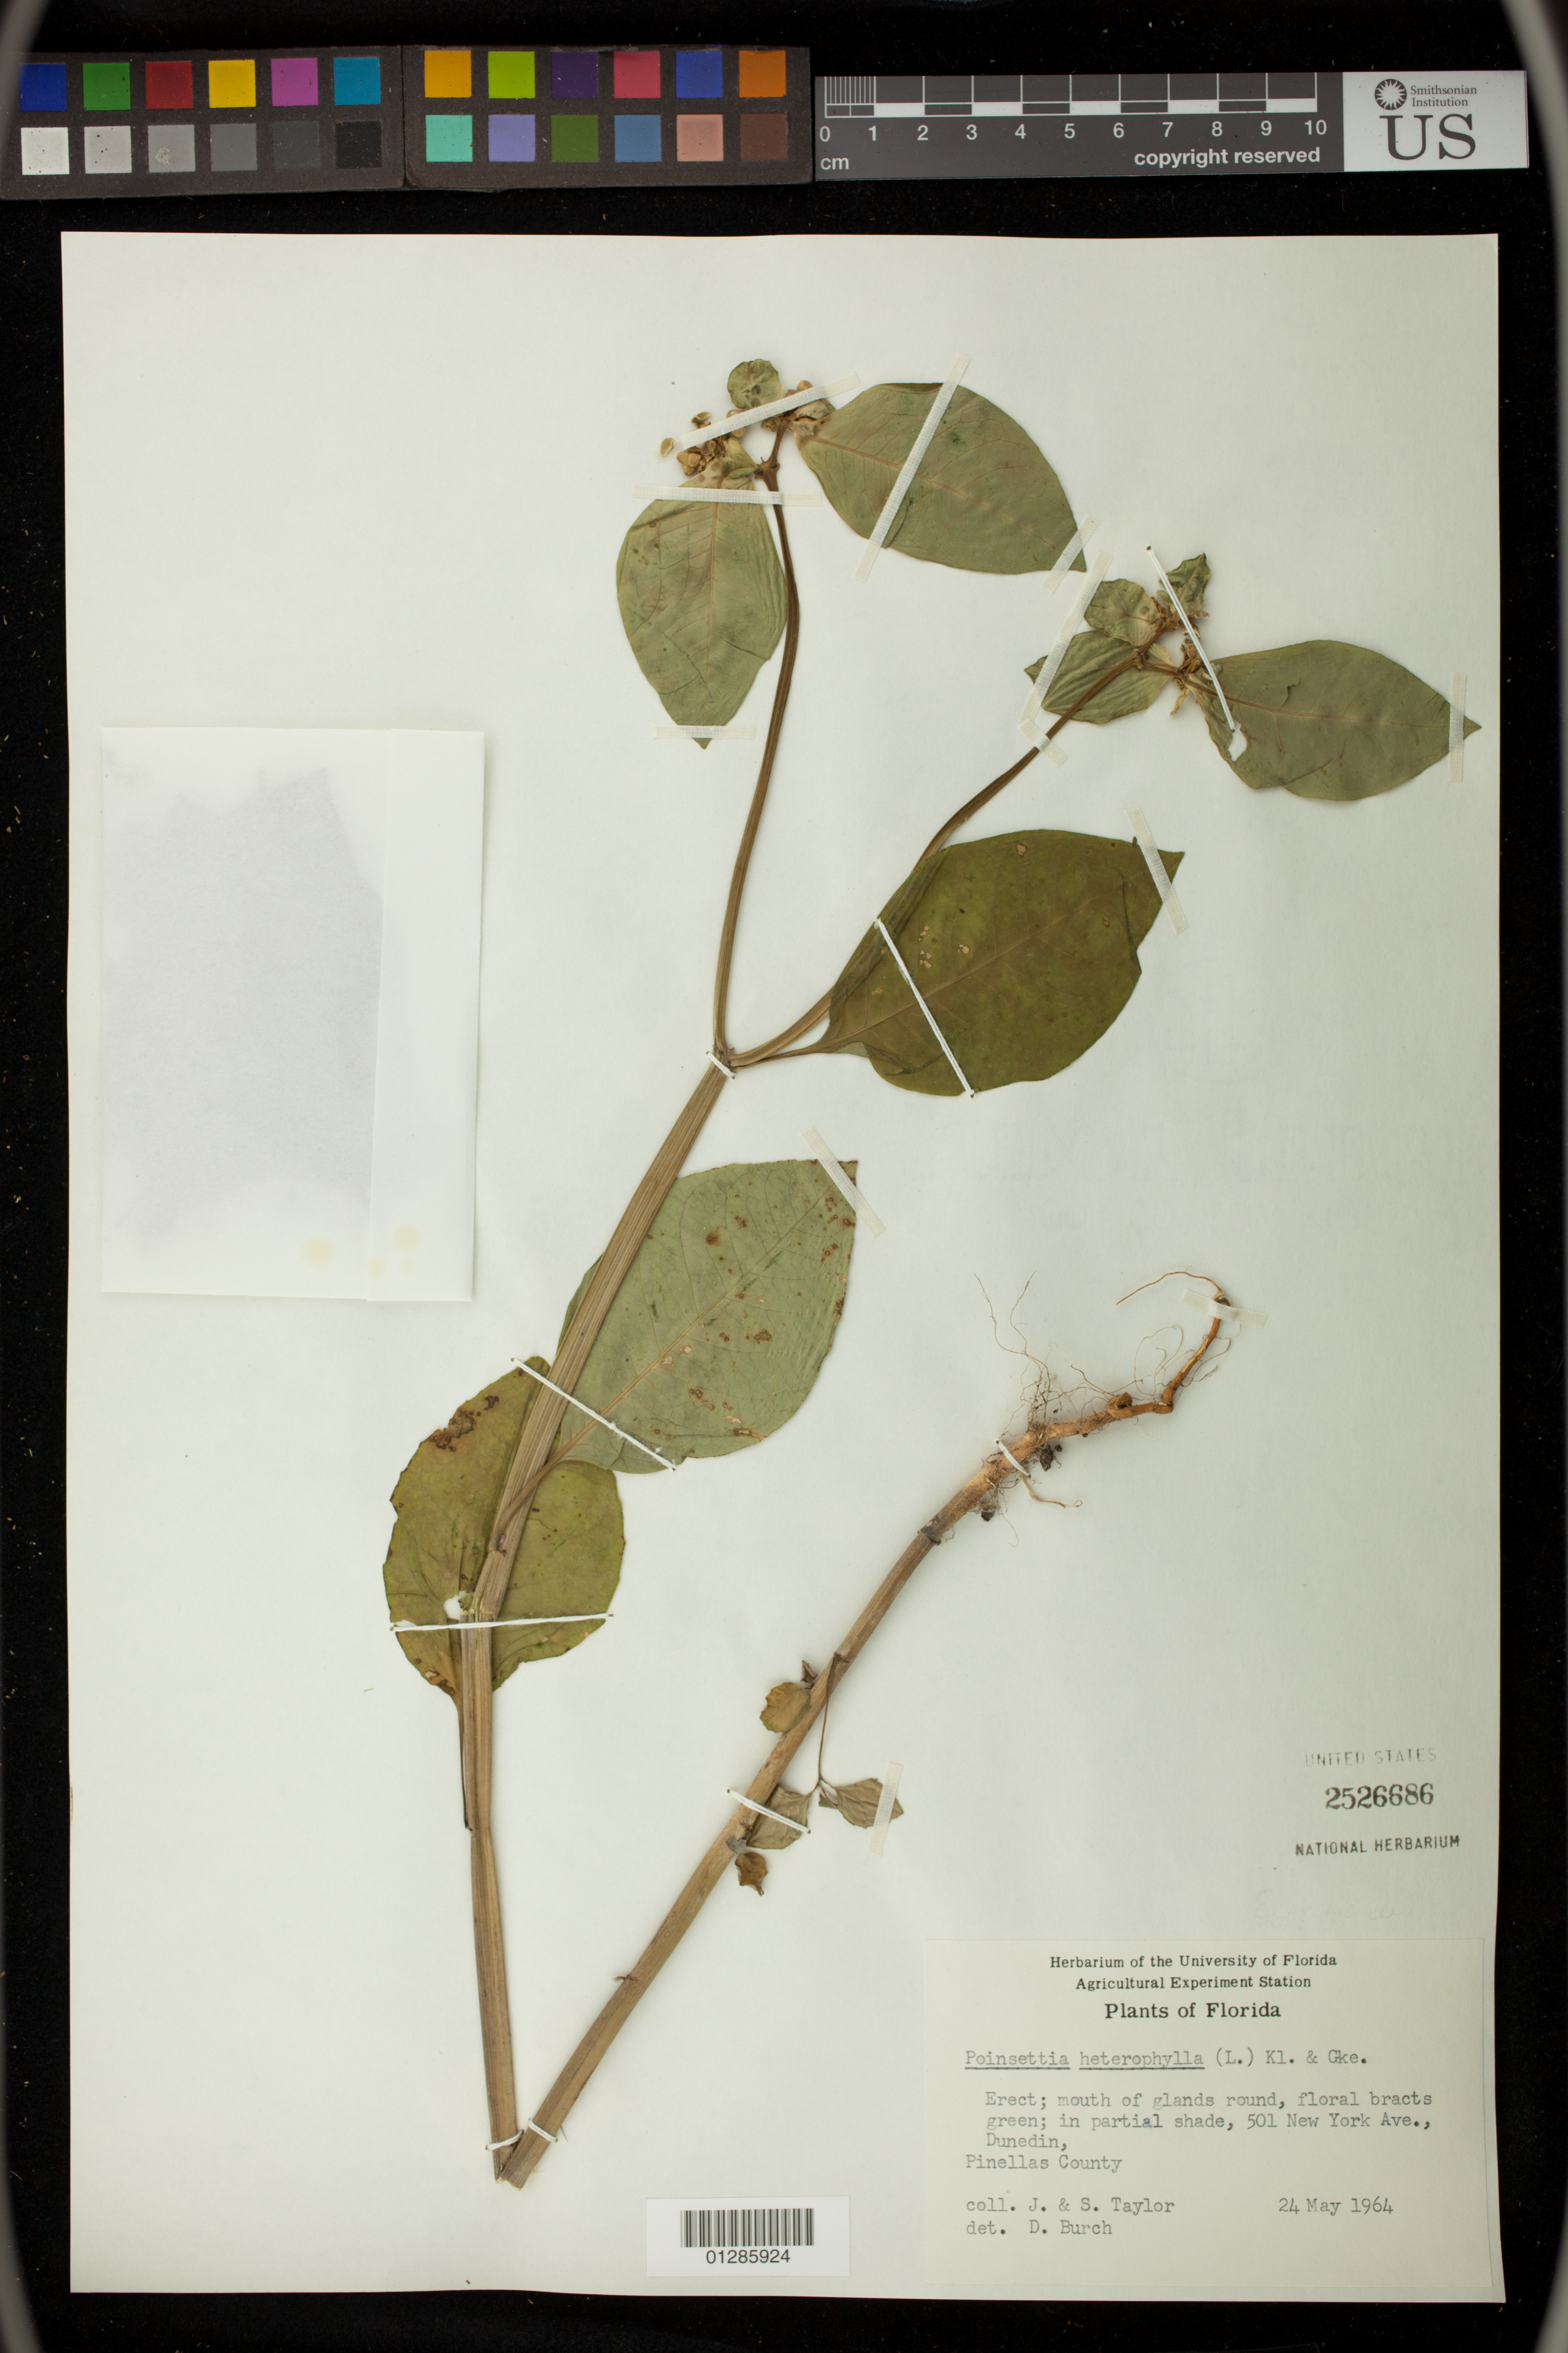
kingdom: Plantae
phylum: Tracheophyta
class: Magnoliopsida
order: Malpighiales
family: Euphorbiaceae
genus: Euphorbia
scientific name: Euphorbia heterophylla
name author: L.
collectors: J. Taylor & S. Taylor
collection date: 1964-05-24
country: United States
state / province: Florida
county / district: Pinellas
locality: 501 New York Ave., Dunedin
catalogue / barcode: US 2526686